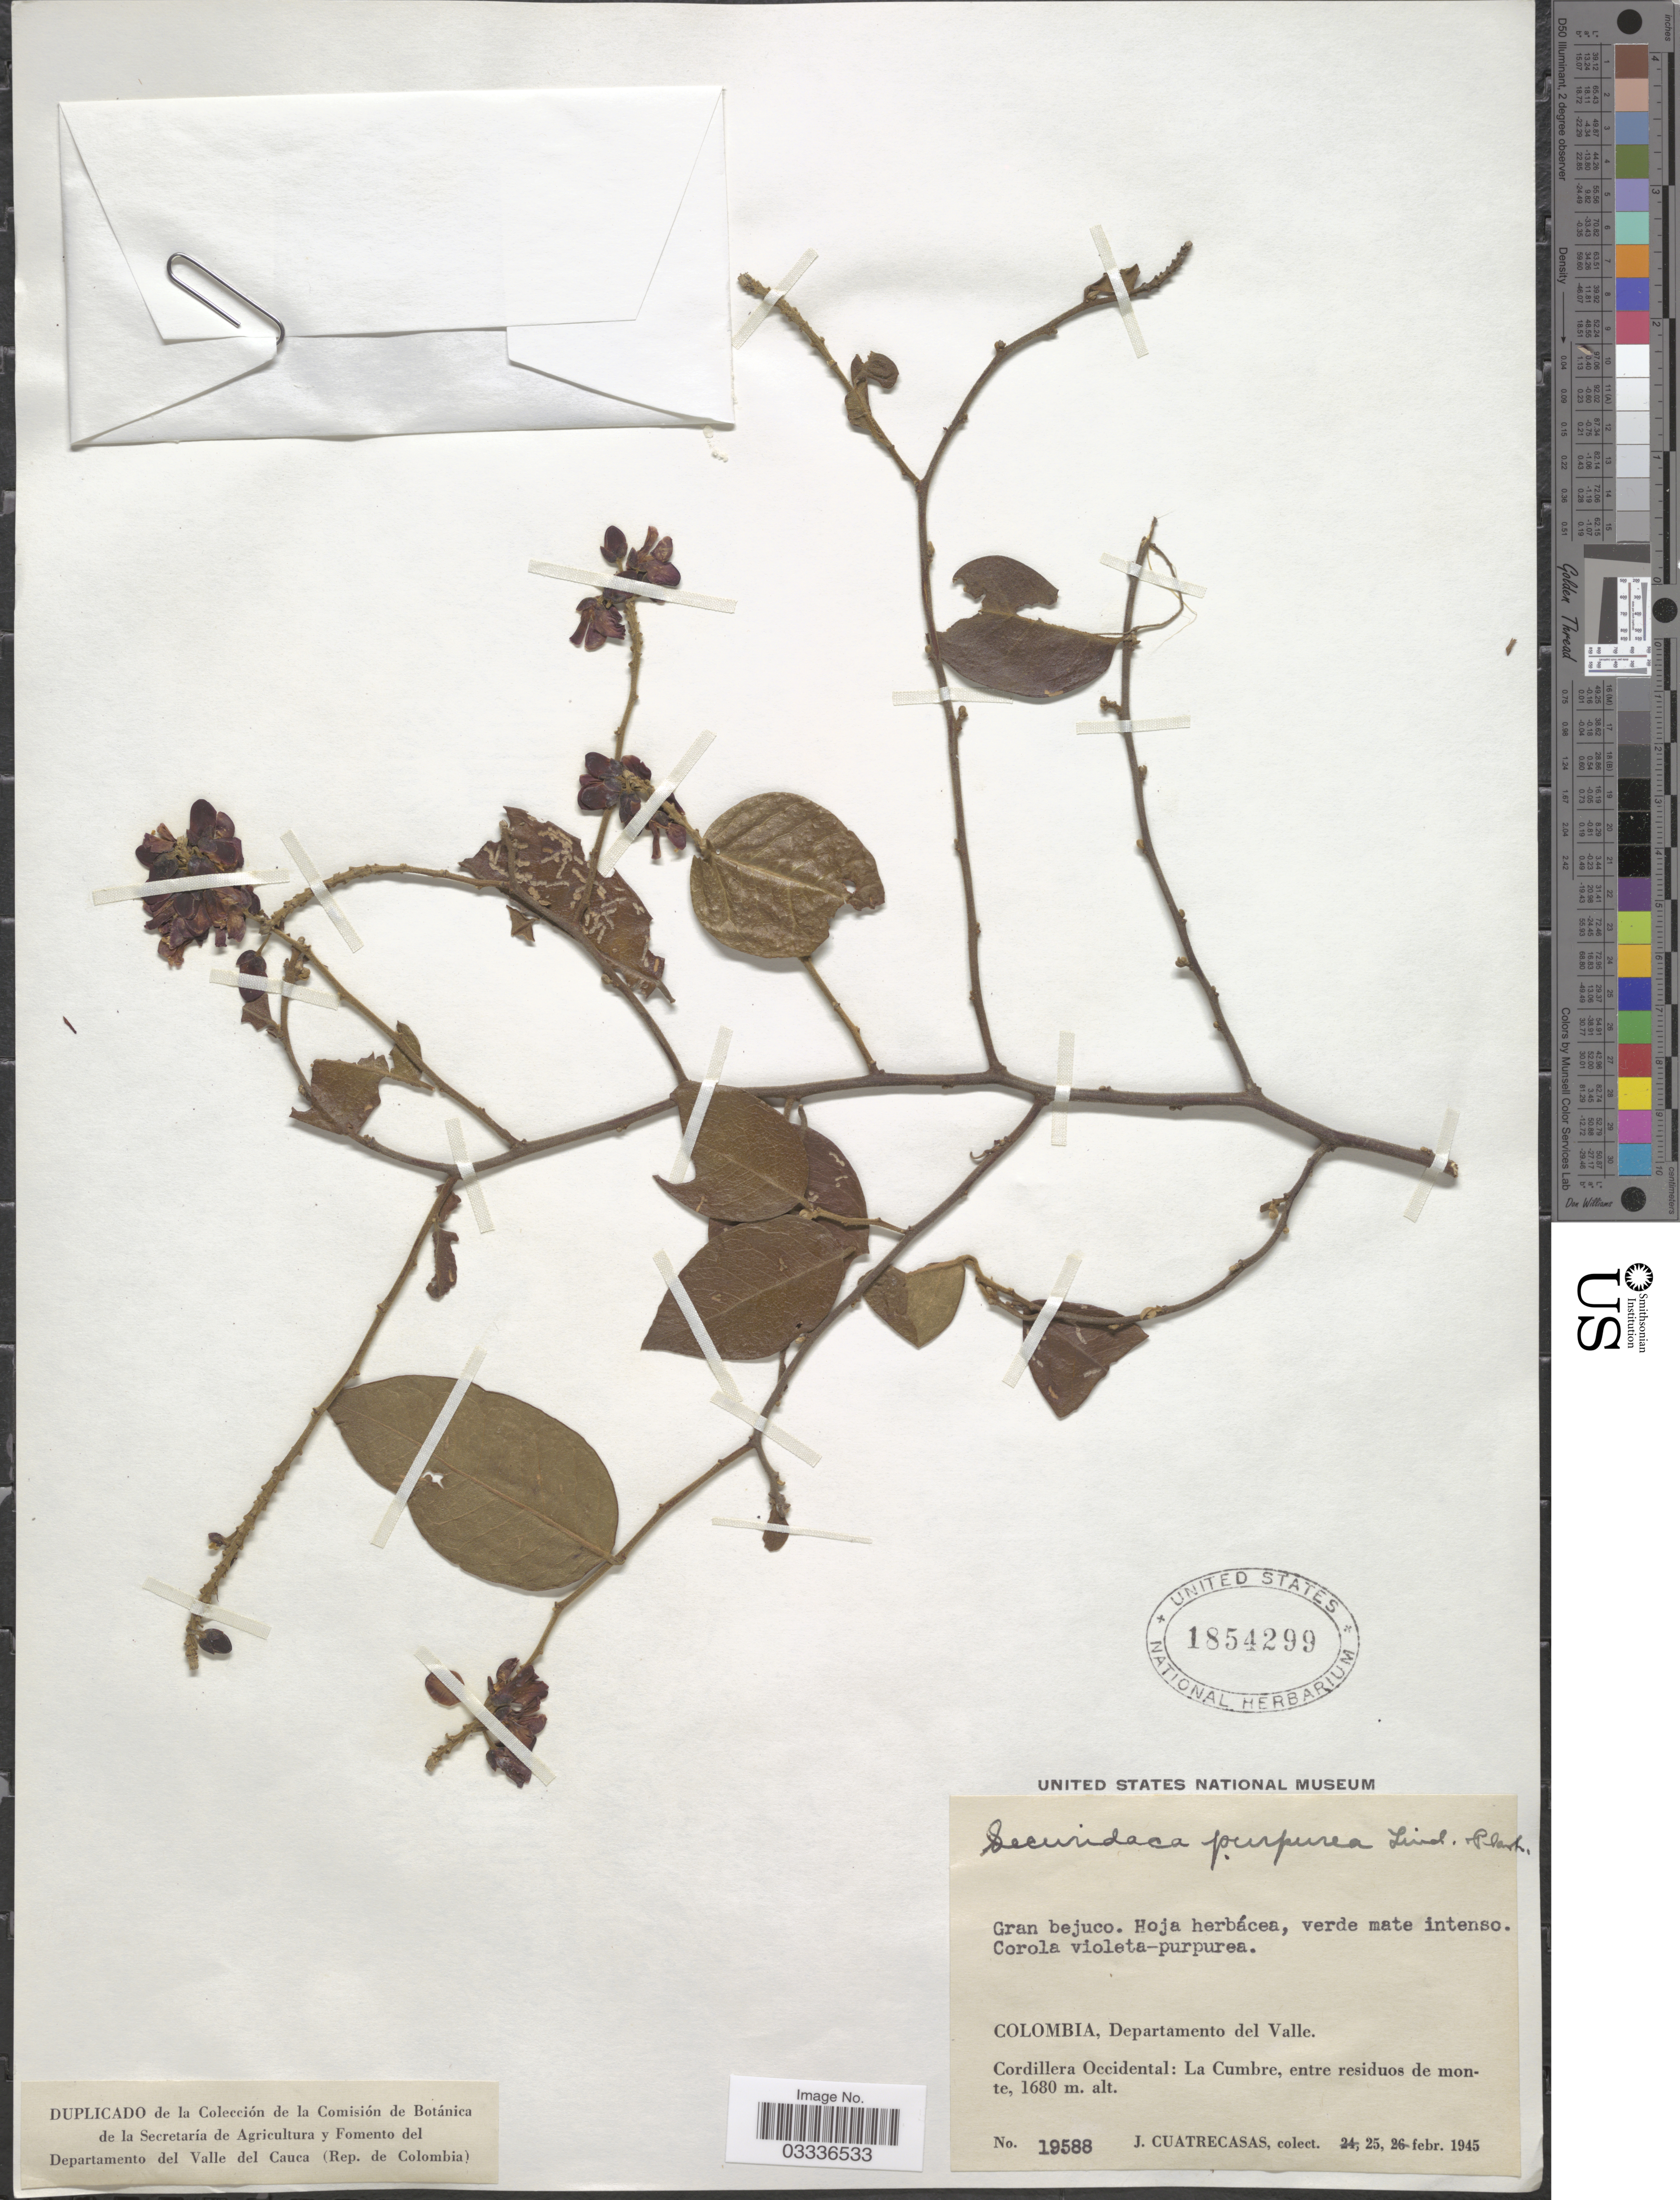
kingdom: Plantae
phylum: Tracheophyta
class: Magnoliopsida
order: Fabales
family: Polygalaceae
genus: Securidaca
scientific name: Securidaca purpurea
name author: B.L. Linden ex Planch.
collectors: J. Cuatrecasas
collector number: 19588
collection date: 1945-02-25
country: Colombia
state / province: Valle del Cauca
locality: Departamento del Valle. Cordillera Occidental: La Cumbre.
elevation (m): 1680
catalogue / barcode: US 1854299